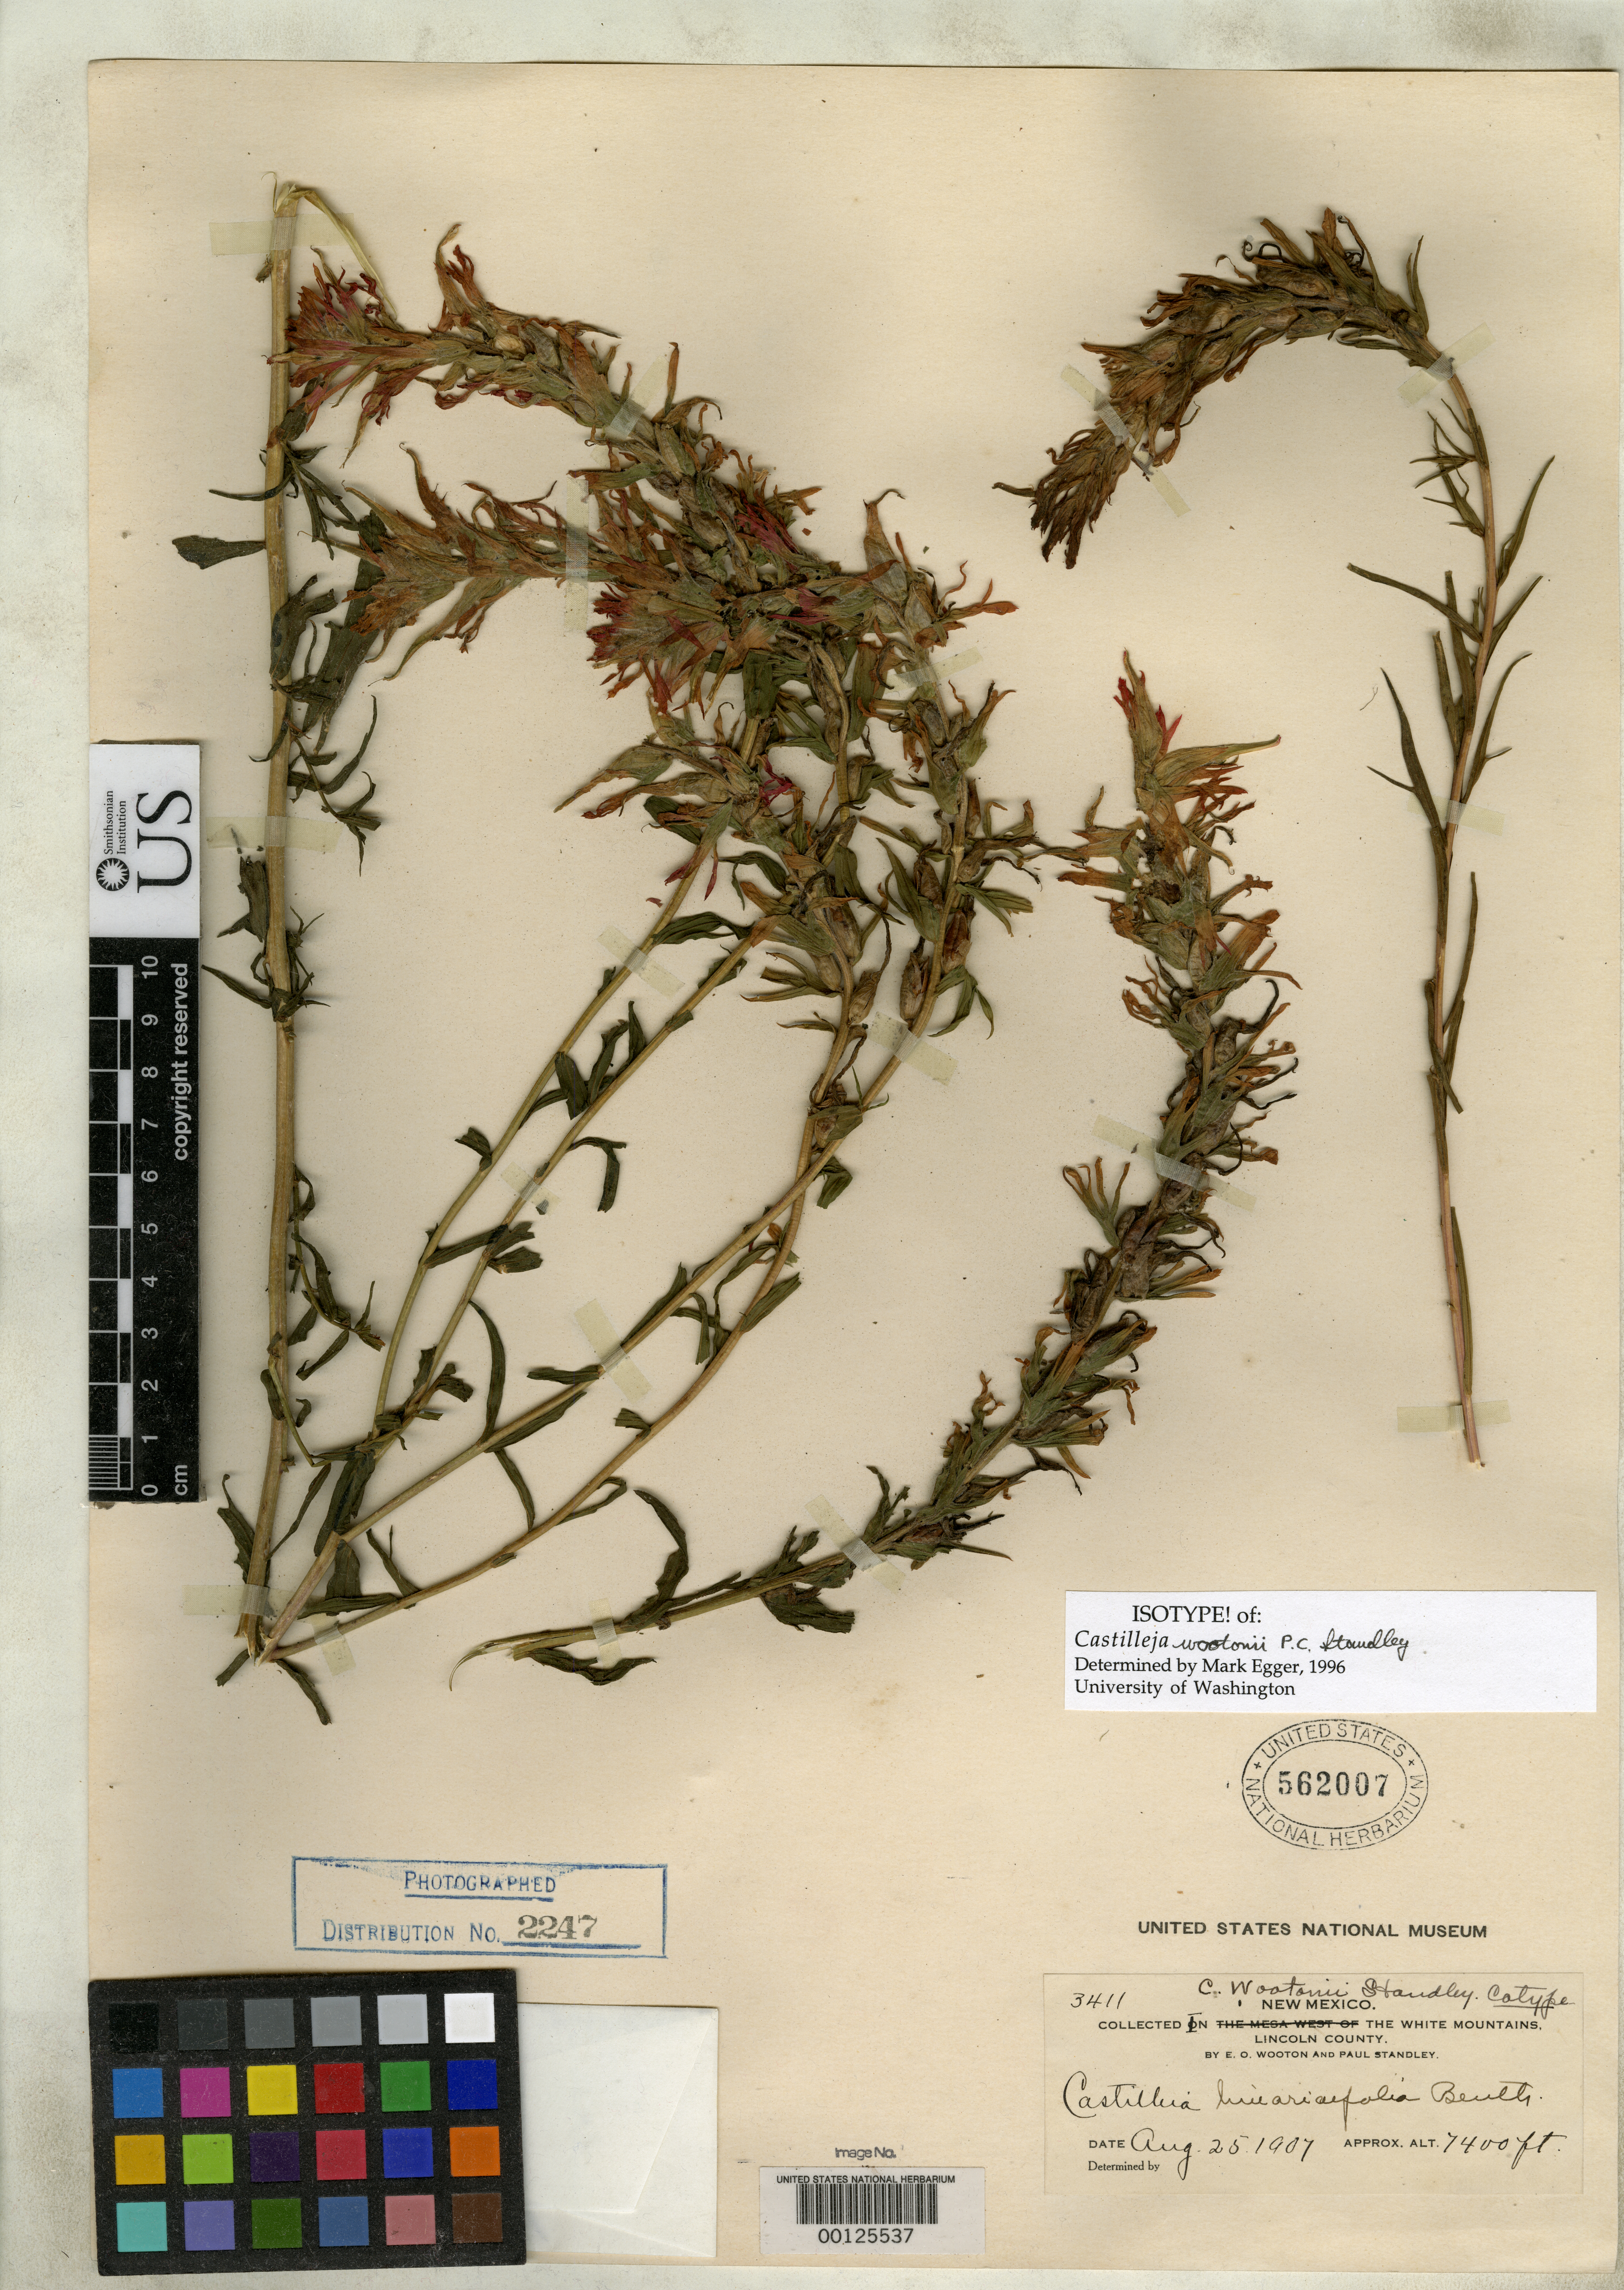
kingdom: Plantae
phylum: Tracheophyta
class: Magnoliopsida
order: Lamiales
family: Orobanchaceae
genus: Castilleja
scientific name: Castilleja wootonii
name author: Standl.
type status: Isotype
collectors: E. O. Wooton & P. C. Standley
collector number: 3411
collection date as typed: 25 Aug 1907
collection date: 1907-08-25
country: United States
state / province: New Mexico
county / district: Lincoln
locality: White Mountains.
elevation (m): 1036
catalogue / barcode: US 562007